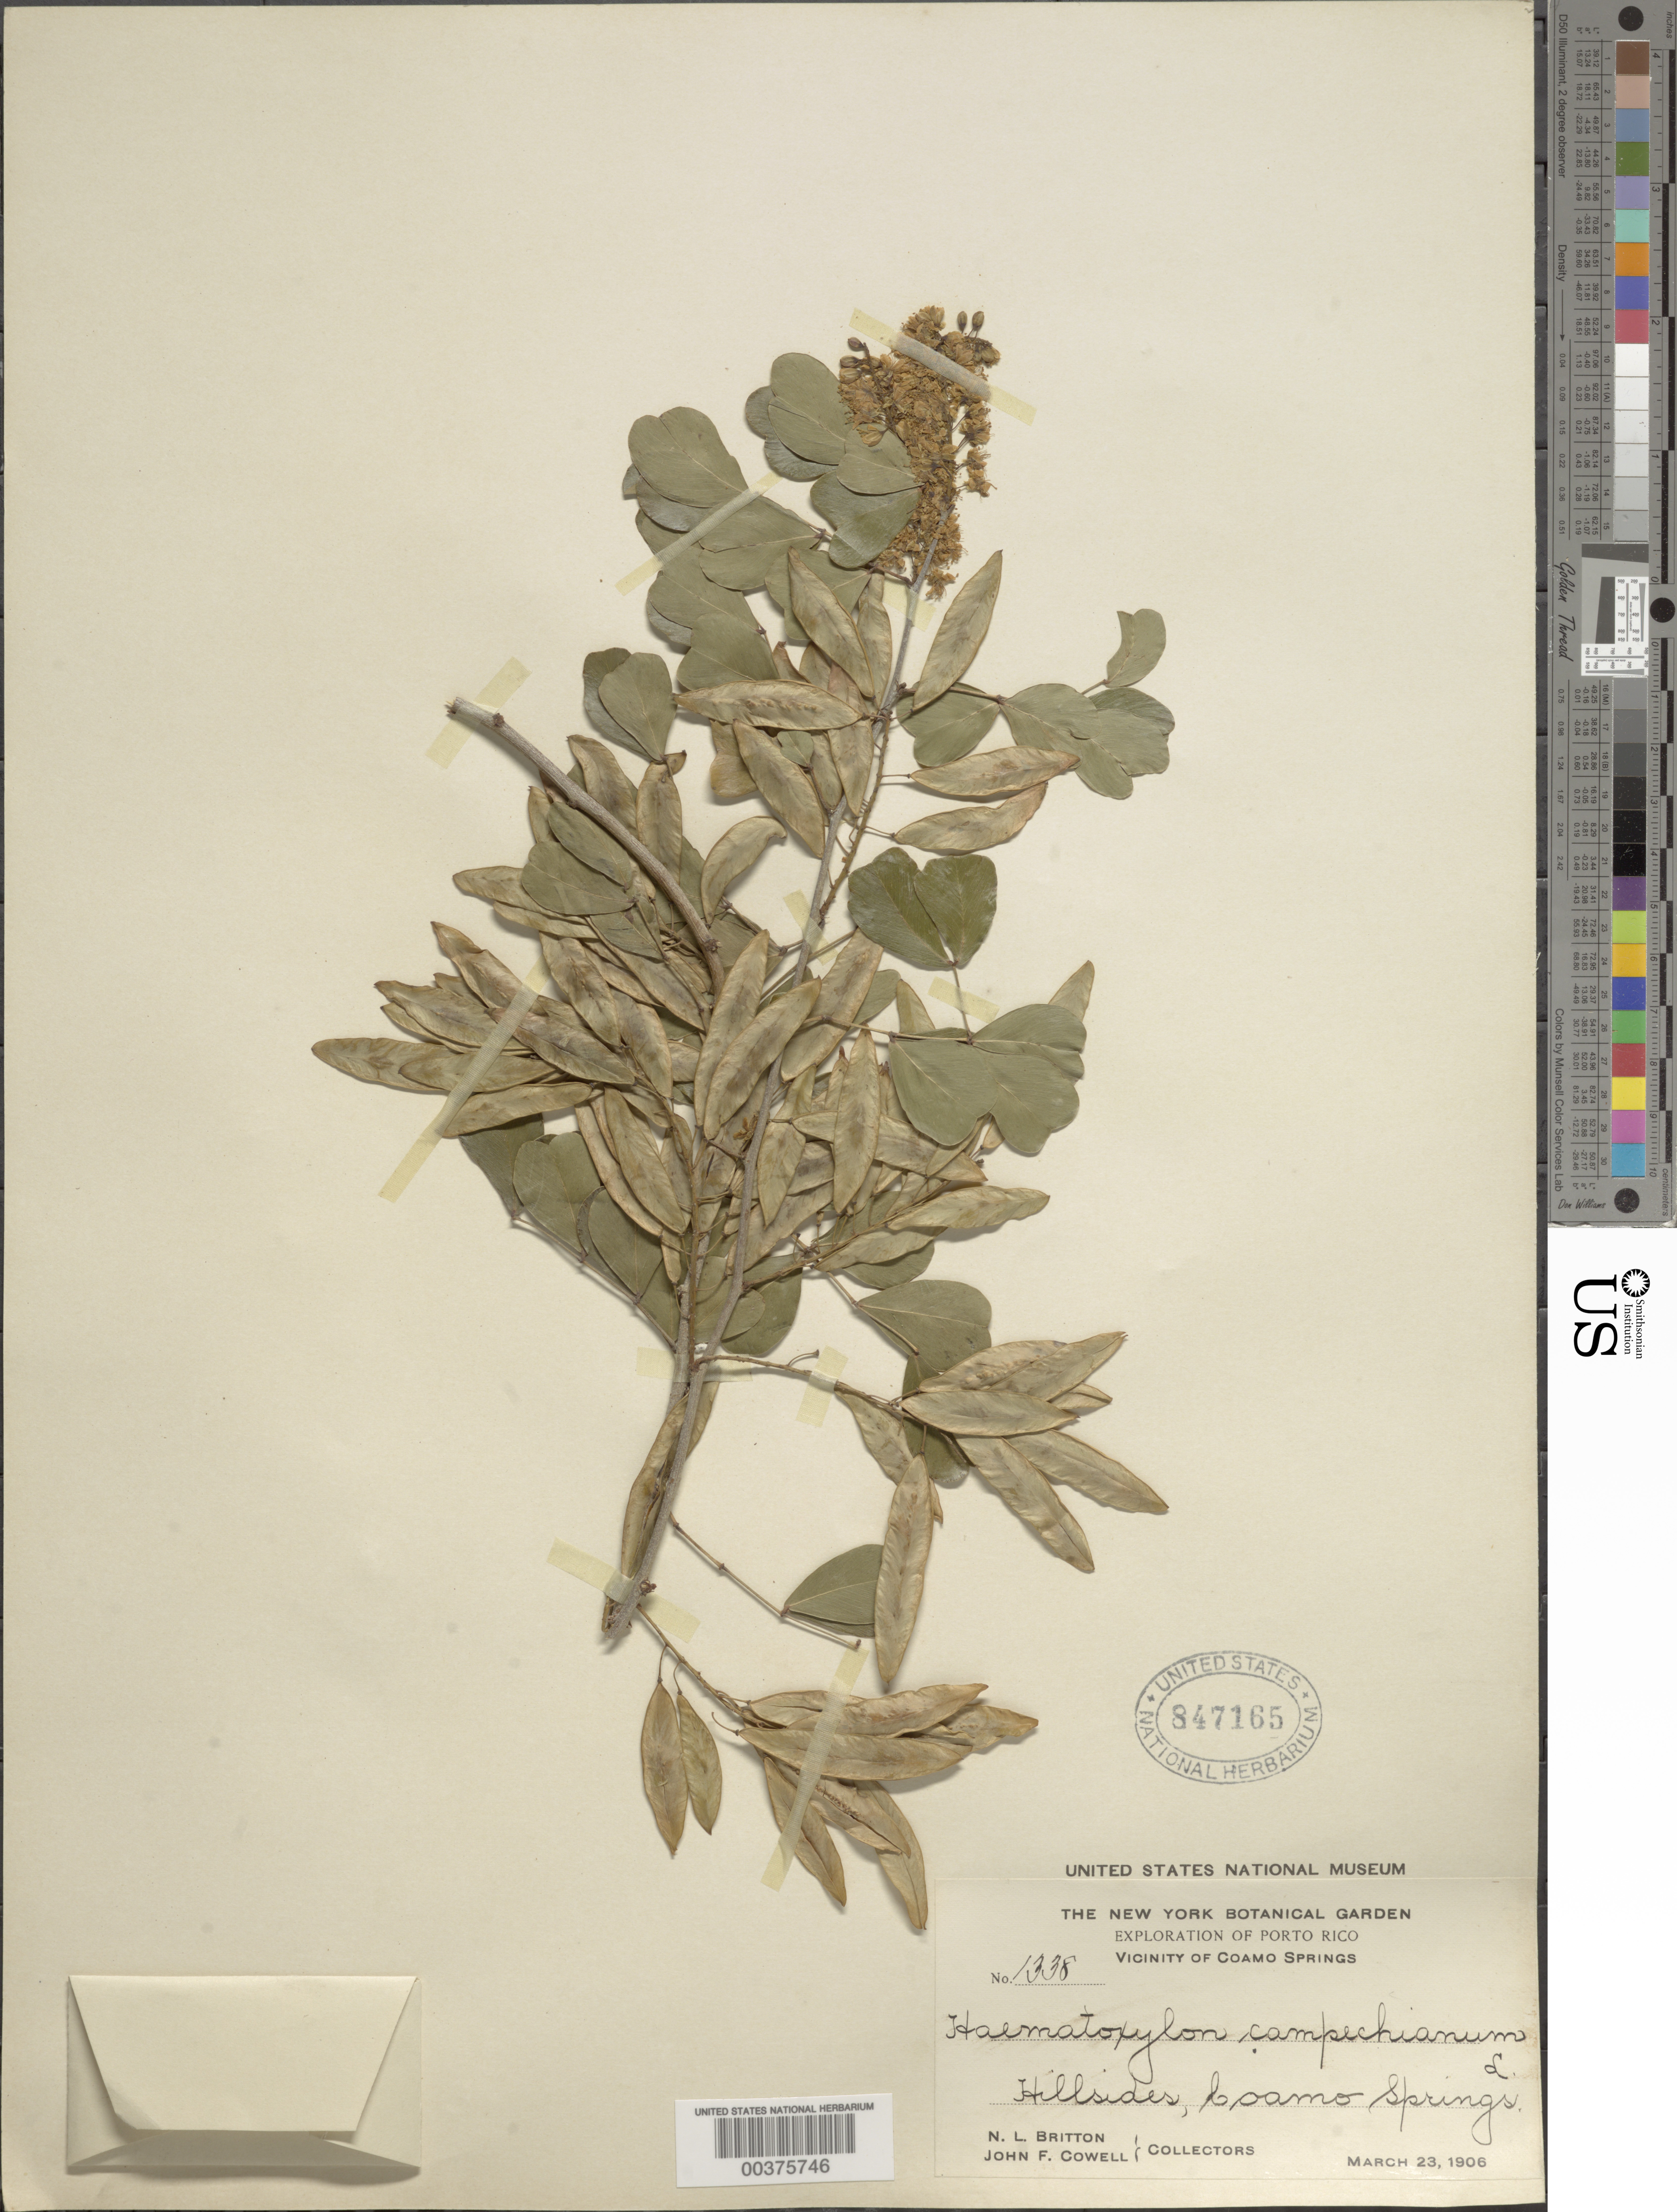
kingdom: Plantae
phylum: Tracheophyta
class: Magnoliopsida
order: Fabales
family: Fabaceae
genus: Haematoxylum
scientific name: Haematoxylum campechianum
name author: L.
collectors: N. Britton & J. F. Cowell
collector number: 1338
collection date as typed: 23 Mar 1906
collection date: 1906-03-23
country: Puerto Rico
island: Greater Antilles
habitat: Hillsides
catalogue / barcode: US 847165